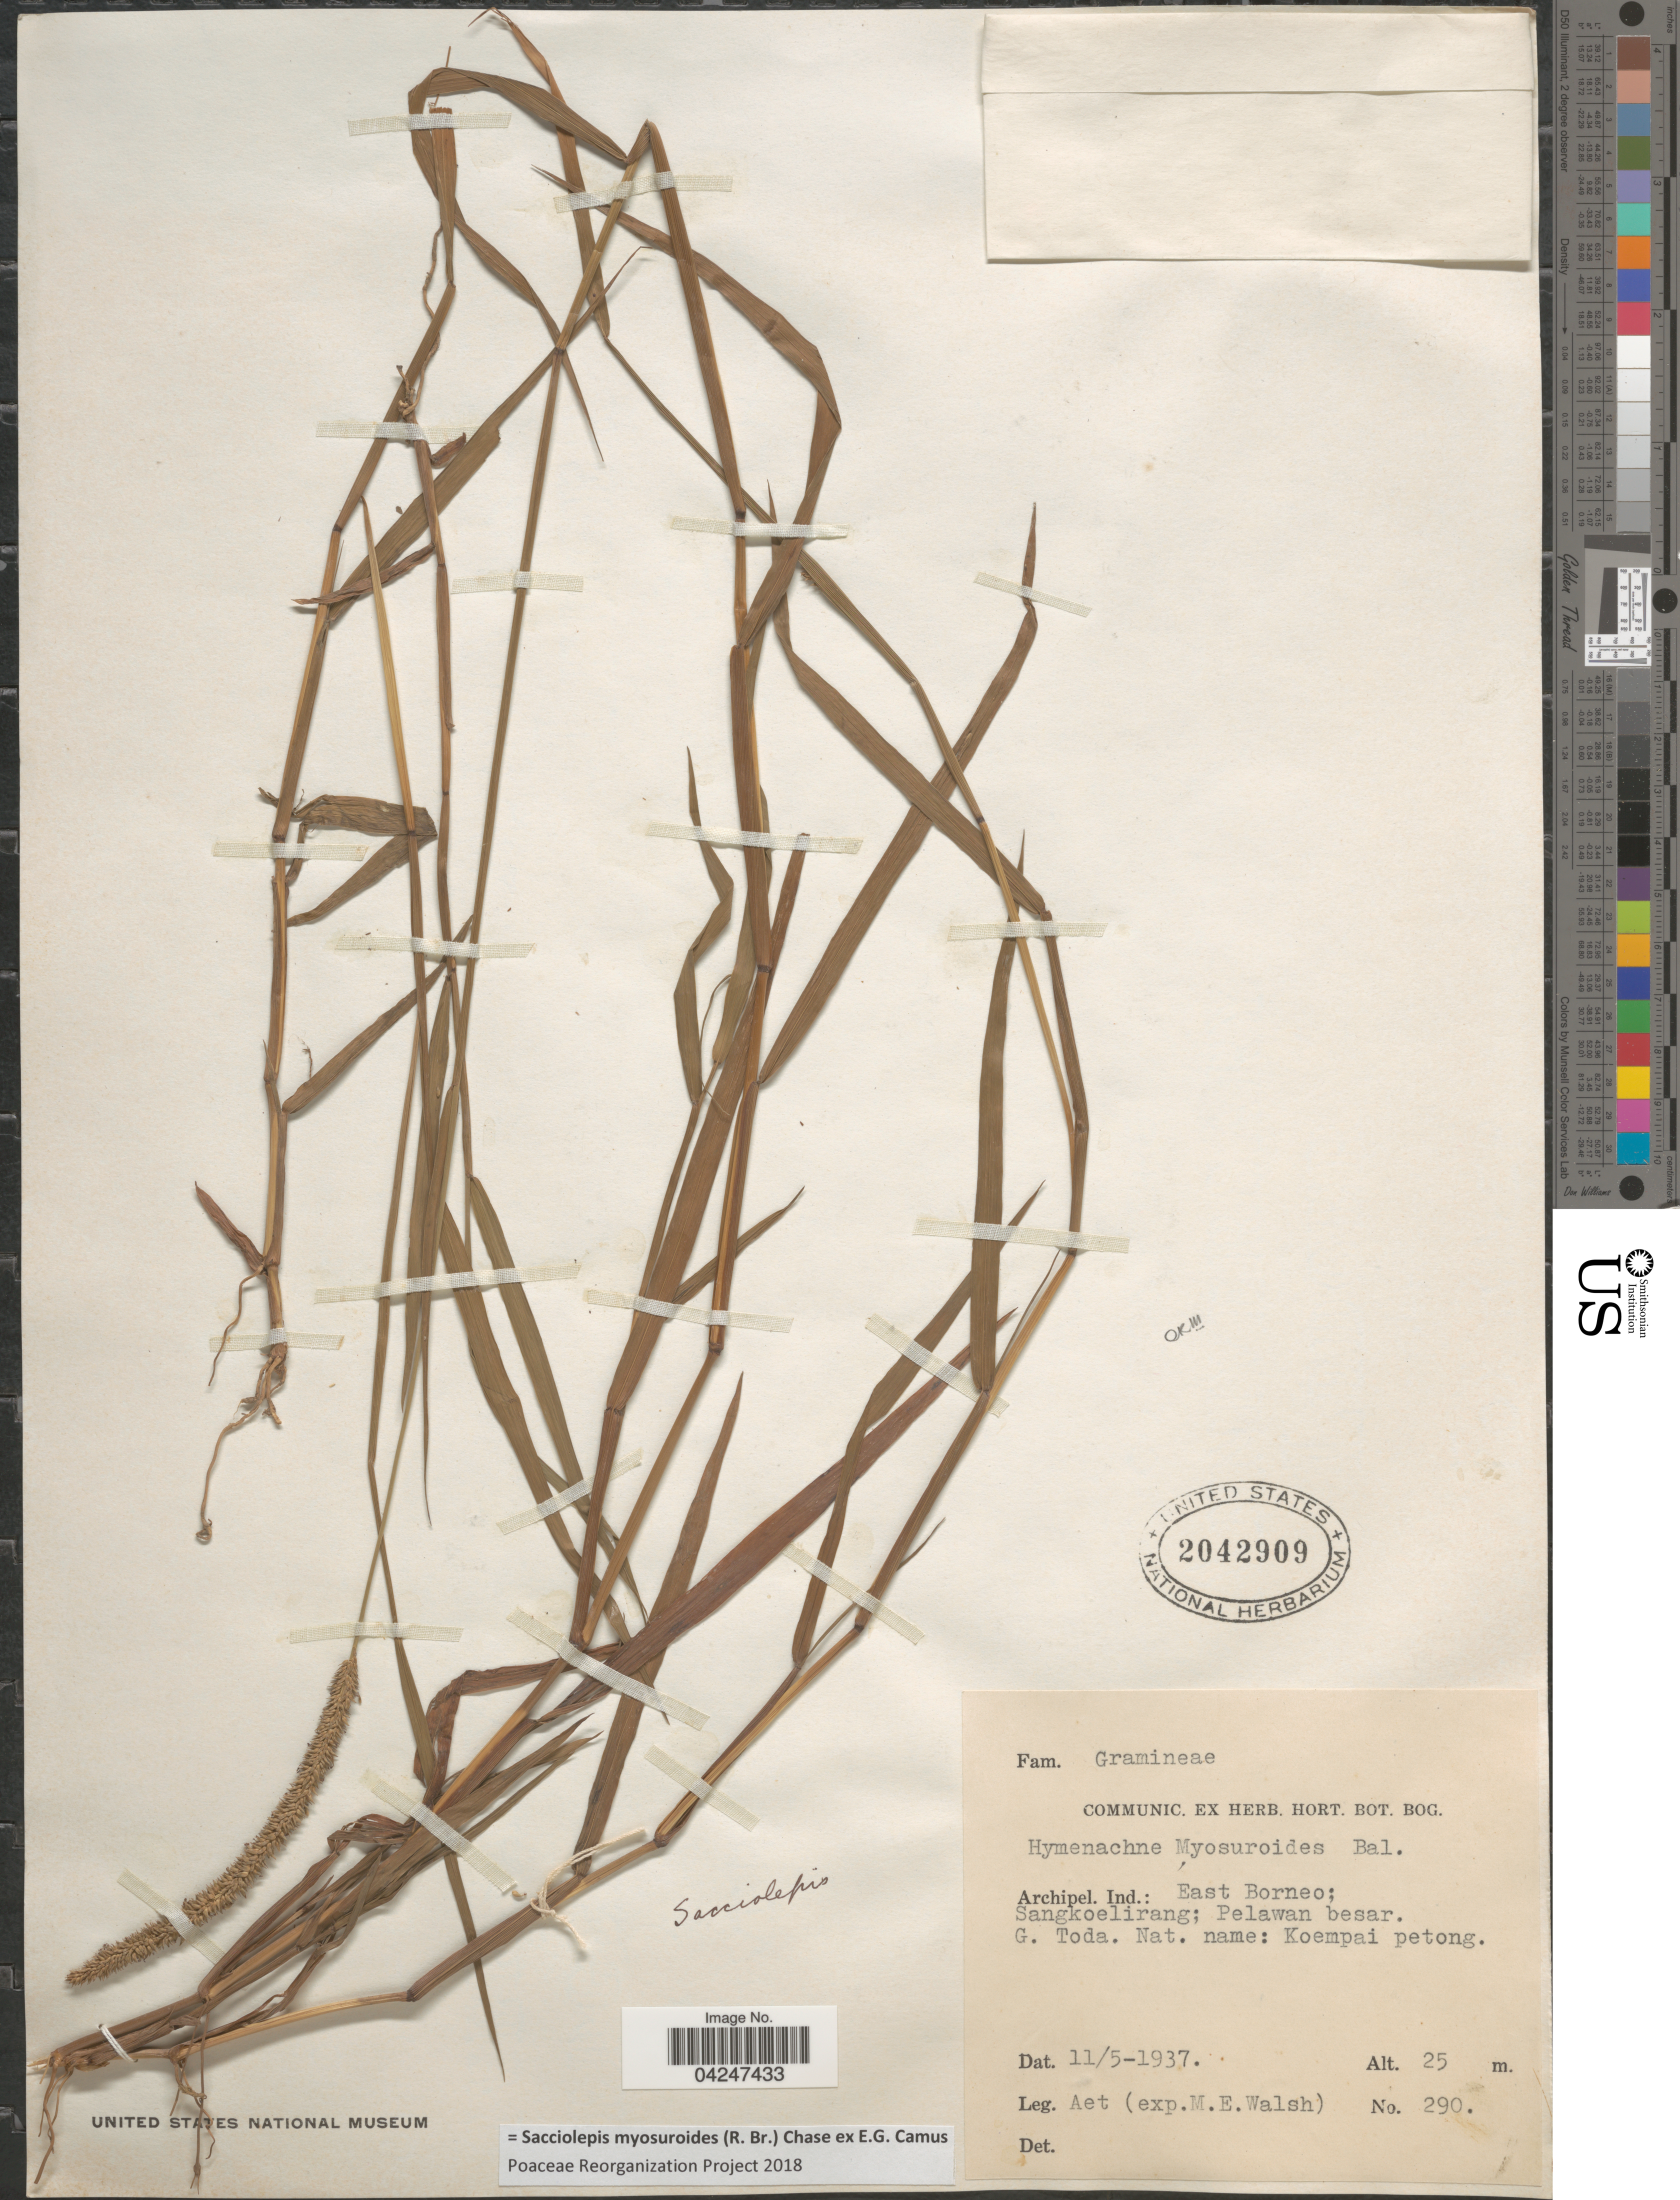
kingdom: Plantae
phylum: Tracheophyta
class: Liliopsida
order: Poales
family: Poaceae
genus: Sacciolepis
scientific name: Sacciolepis myosuroides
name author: (R. Br.) Chase ex E.G. Camus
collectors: -- Aet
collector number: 290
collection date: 1937-05-11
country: Indonesia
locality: Archipel Ind.: East Borneo; Sangkoelirang; Pelawan besar. G. Toda. Nat. name: Koempai petong. Exp. M.E.Walsh [unsure placement].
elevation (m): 25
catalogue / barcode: US 2042909